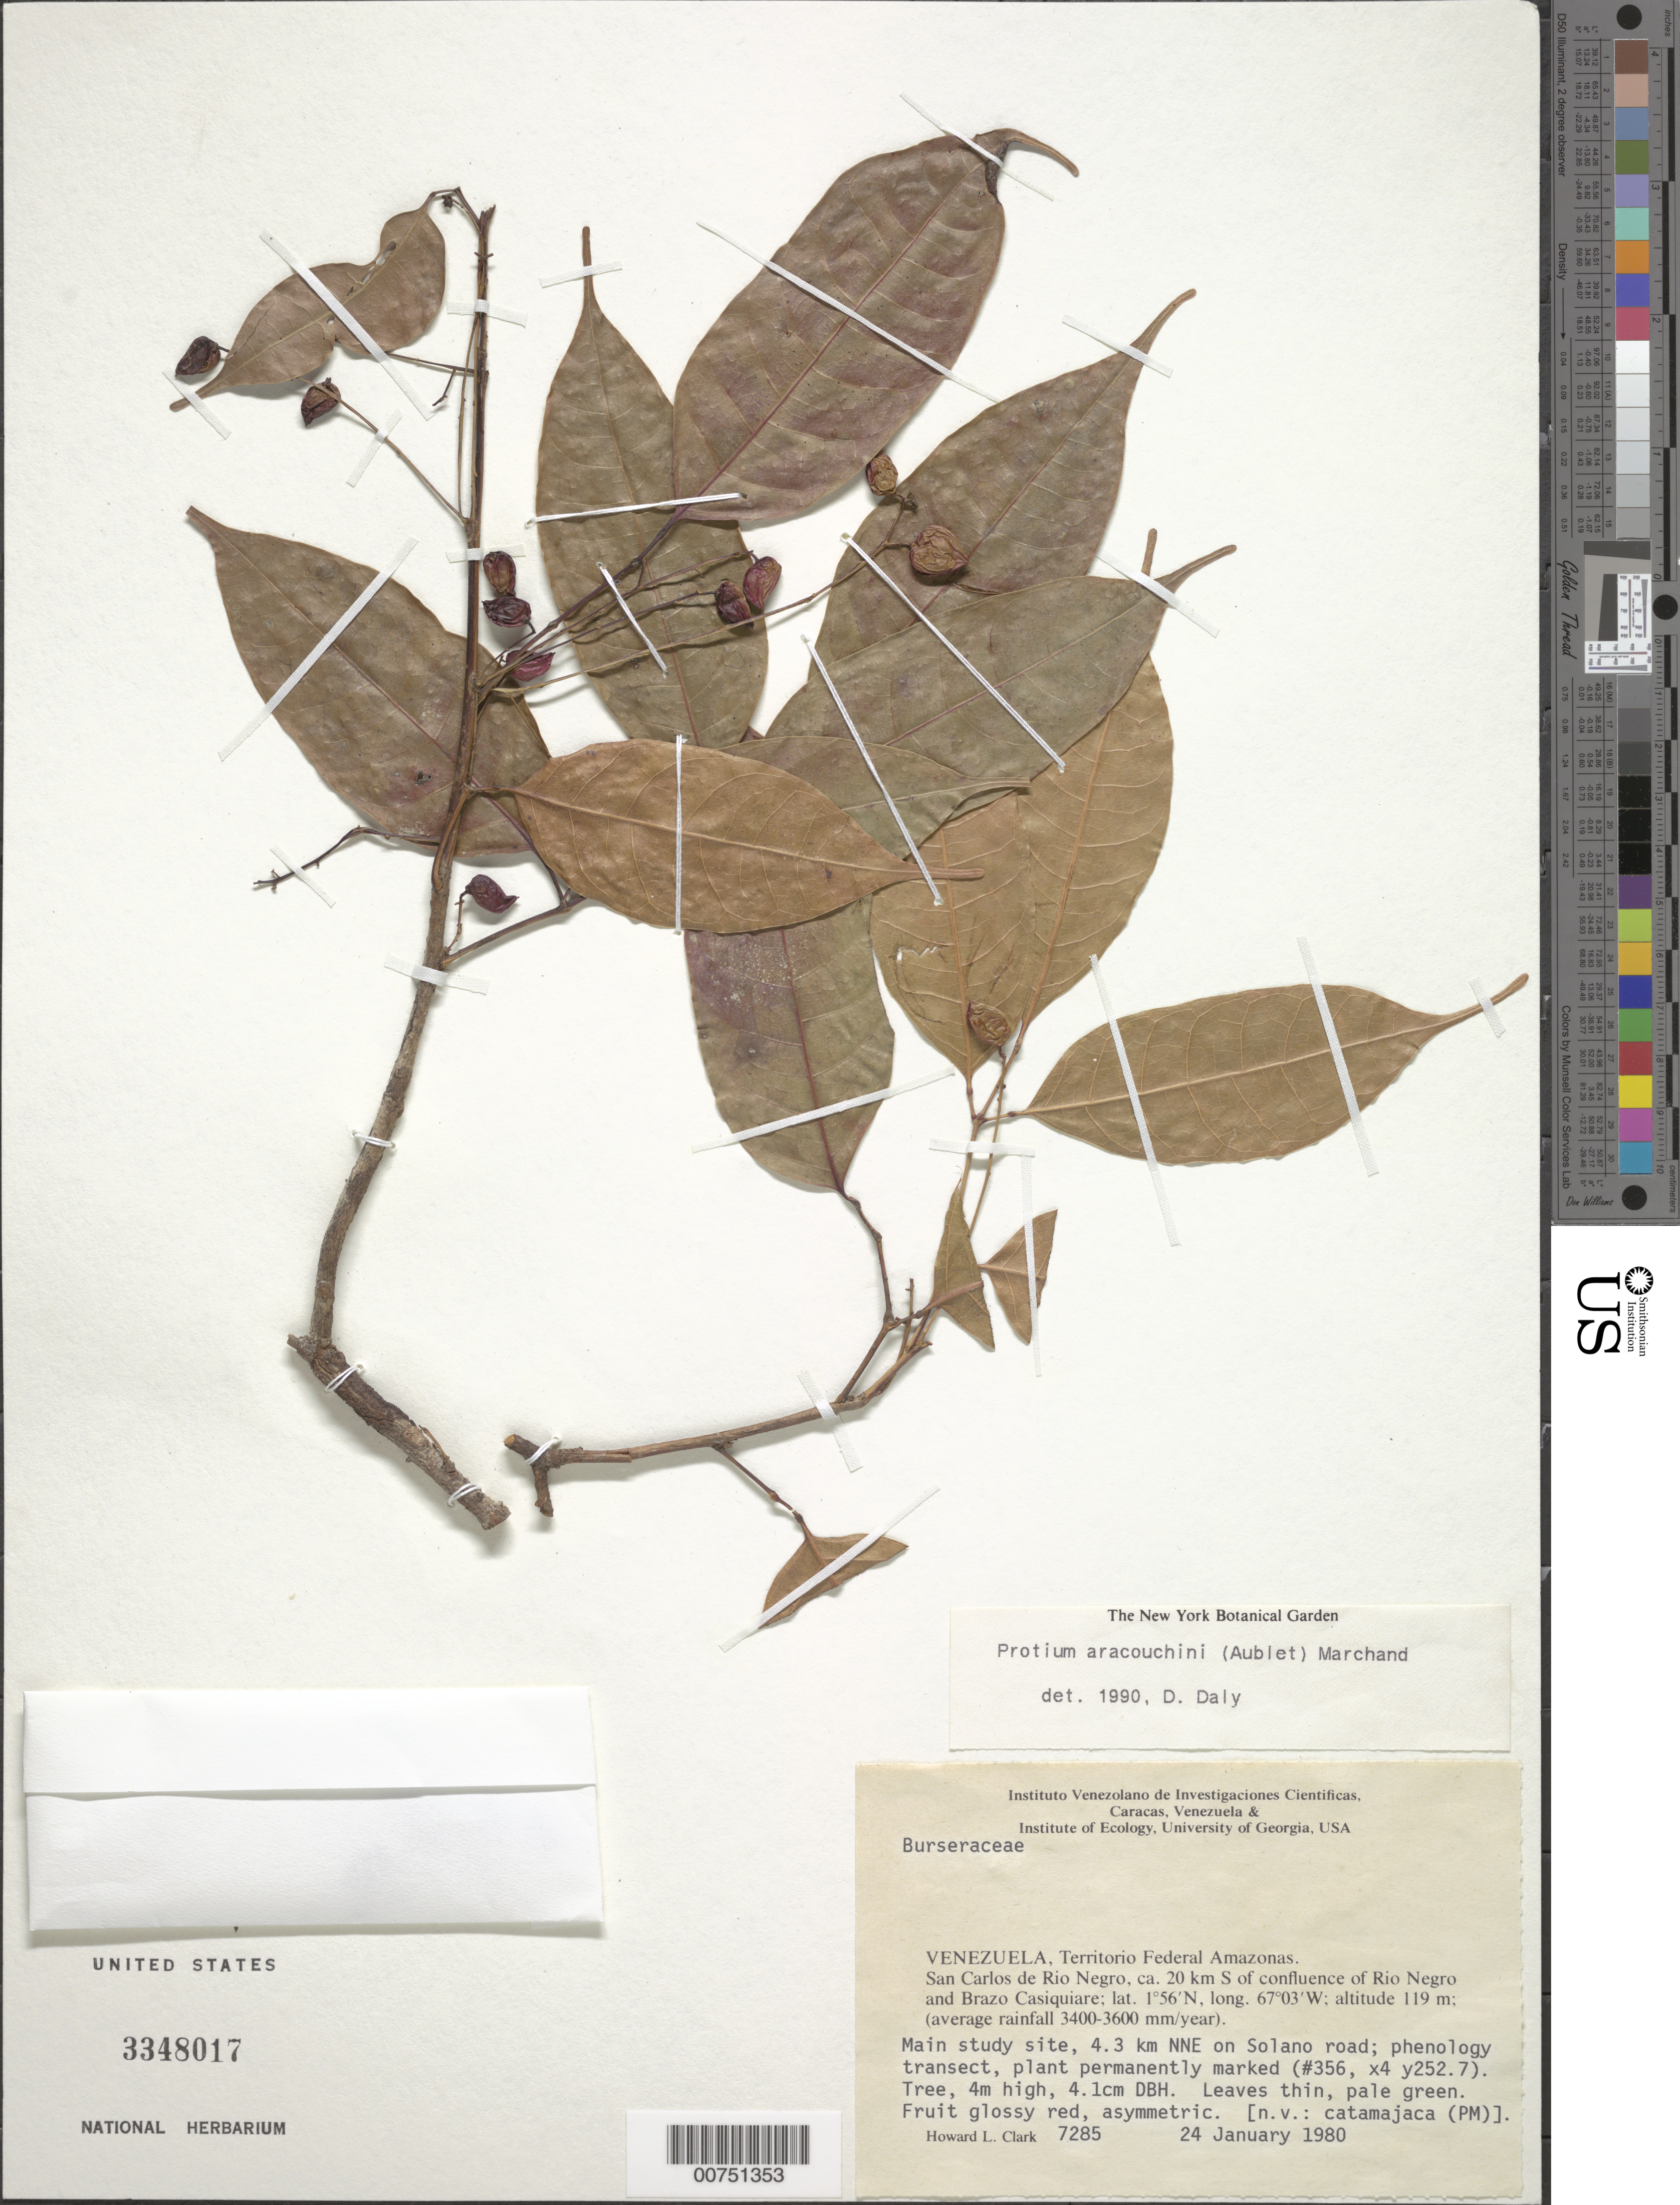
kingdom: Plantae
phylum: Tracheophyta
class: Magnoliopsida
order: Sapindales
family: Burseraceae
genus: Protium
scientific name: Protium aracouchini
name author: (Aubl.) Marchand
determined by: Daly, D. C.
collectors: H. L. Clark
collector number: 7285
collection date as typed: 24-Jan-80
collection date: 1980-01-24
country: Venezuela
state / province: Amazonas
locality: San Carlos de Río Negro, ca. 20 km S of confluence of Río Negro and Brazo Casiquiare, IVIC main study site, 4.3 km NNE on Solano road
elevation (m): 119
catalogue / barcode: US 3348017